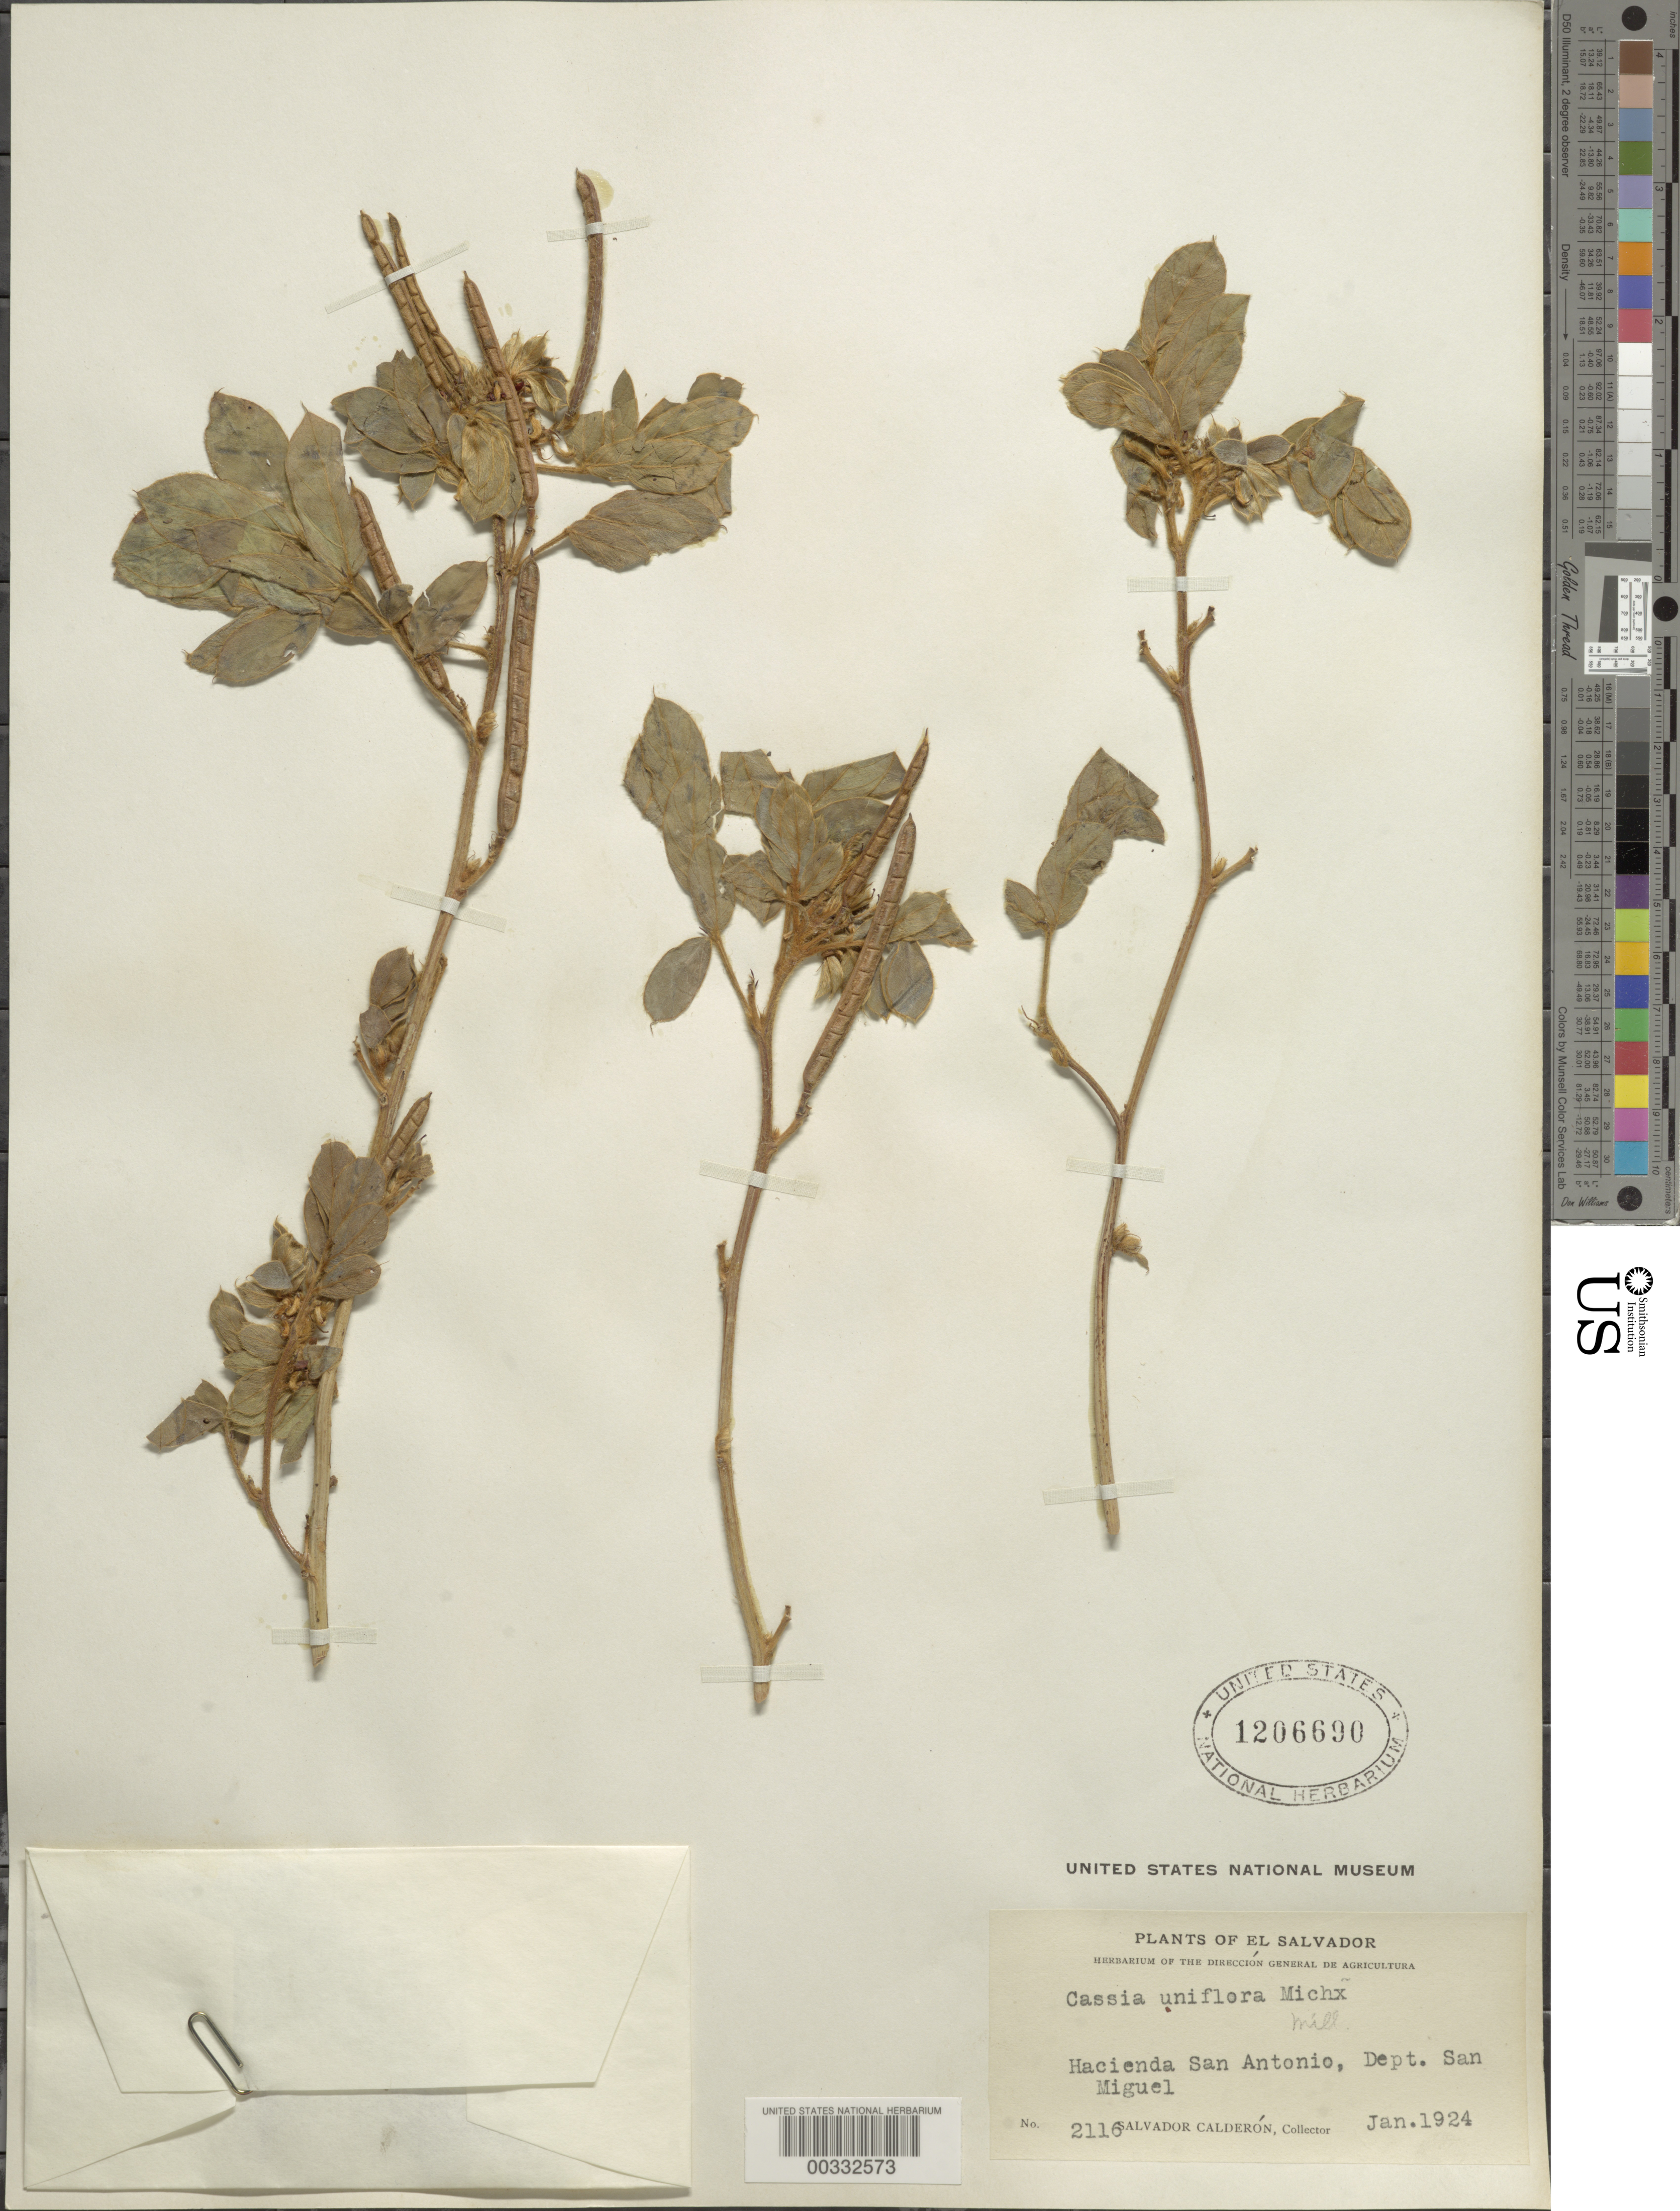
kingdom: Plantae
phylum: Tracheophyta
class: Magnoliopsida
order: Fabales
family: Fabaceae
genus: Senna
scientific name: Senna uniflora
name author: (Mill.) H.S. Irwin & Barneby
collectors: S. Calderón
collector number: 2116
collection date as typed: Jan 1924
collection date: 1924-01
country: El Salvador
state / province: San Miguel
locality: Hacienda san antonio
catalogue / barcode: US 1206690